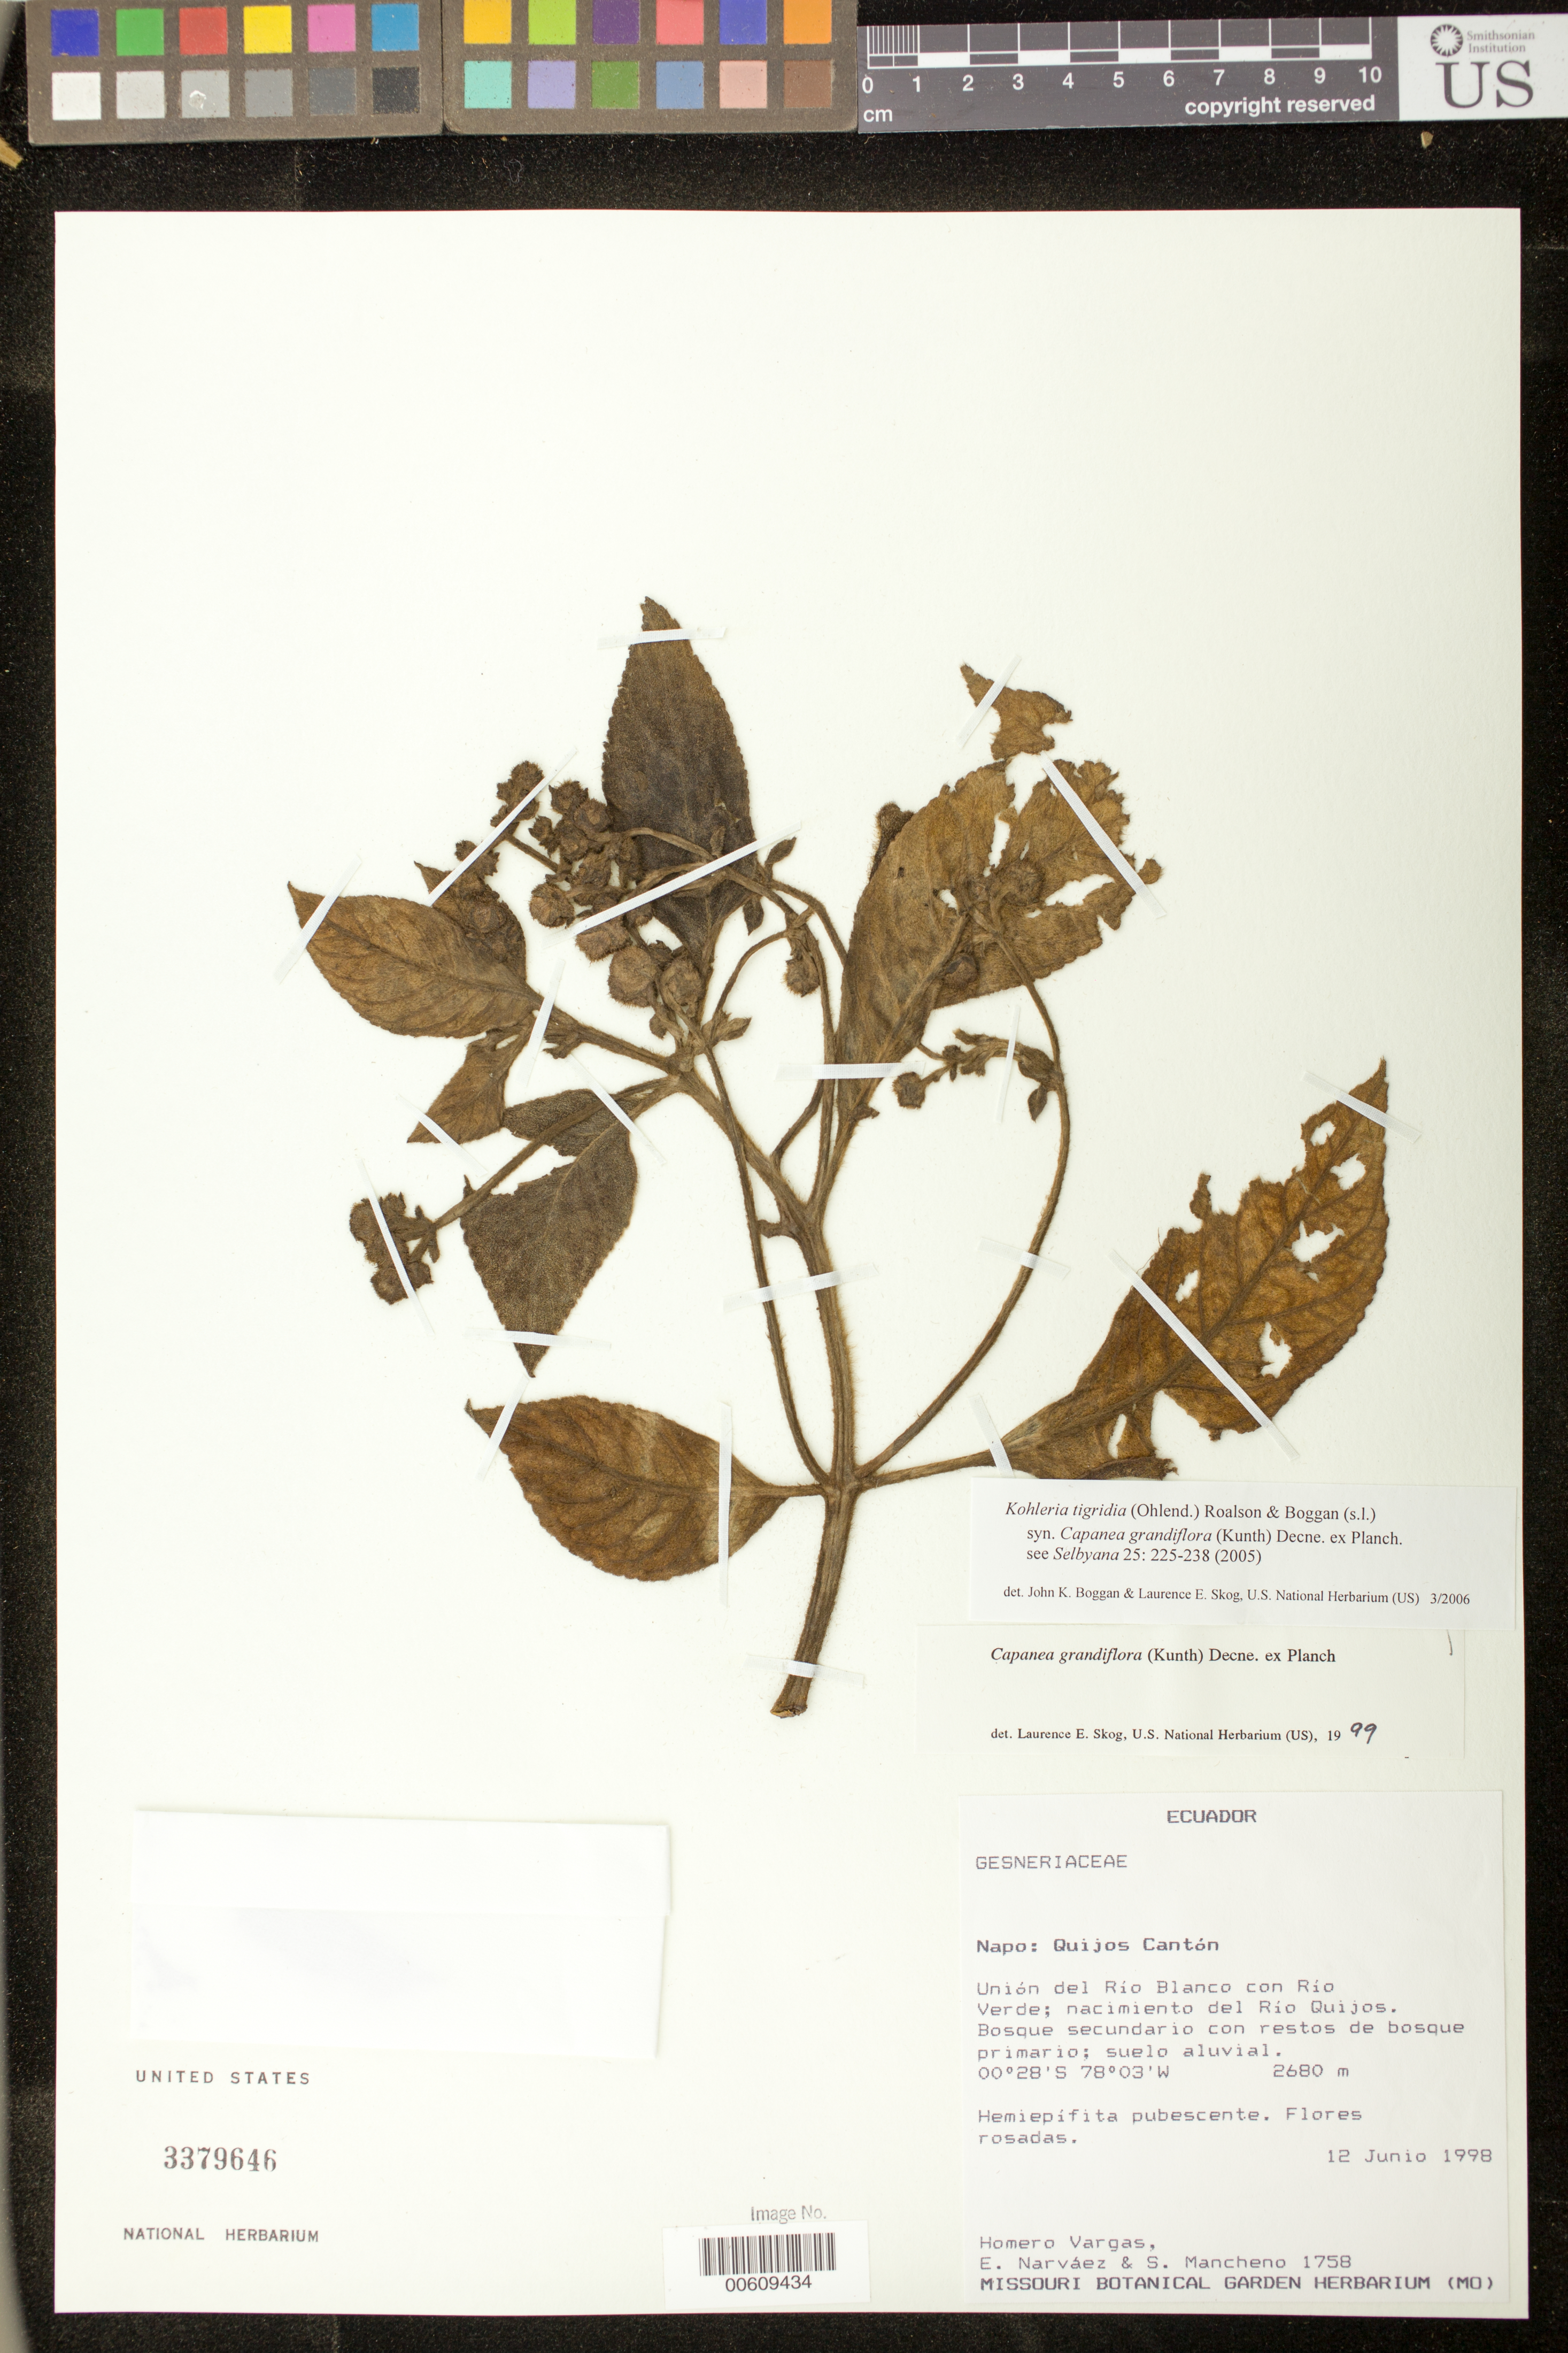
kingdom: Plantae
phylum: Tracheophyta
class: Magnoliopsida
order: Lamiales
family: Gesneriaceae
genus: Kohleria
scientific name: Kohleria tigridia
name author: (Ohlend.) Roalson & Boggan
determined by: Boggan, J. K.; Skog, L. E.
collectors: H. Vargas, E. Narváez & S. Mancheno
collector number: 1758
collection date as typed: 12 Jun 1998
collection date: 1998-06-12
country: Ecuador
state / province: Napo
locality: Quijos Cantón; Unión del Río Blanco con Río Verde; nacimiento del Río Quijos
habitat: Bosque secundario con restos de bosque primario; suelo aluvial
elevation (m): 2680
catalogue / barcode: US 3379646